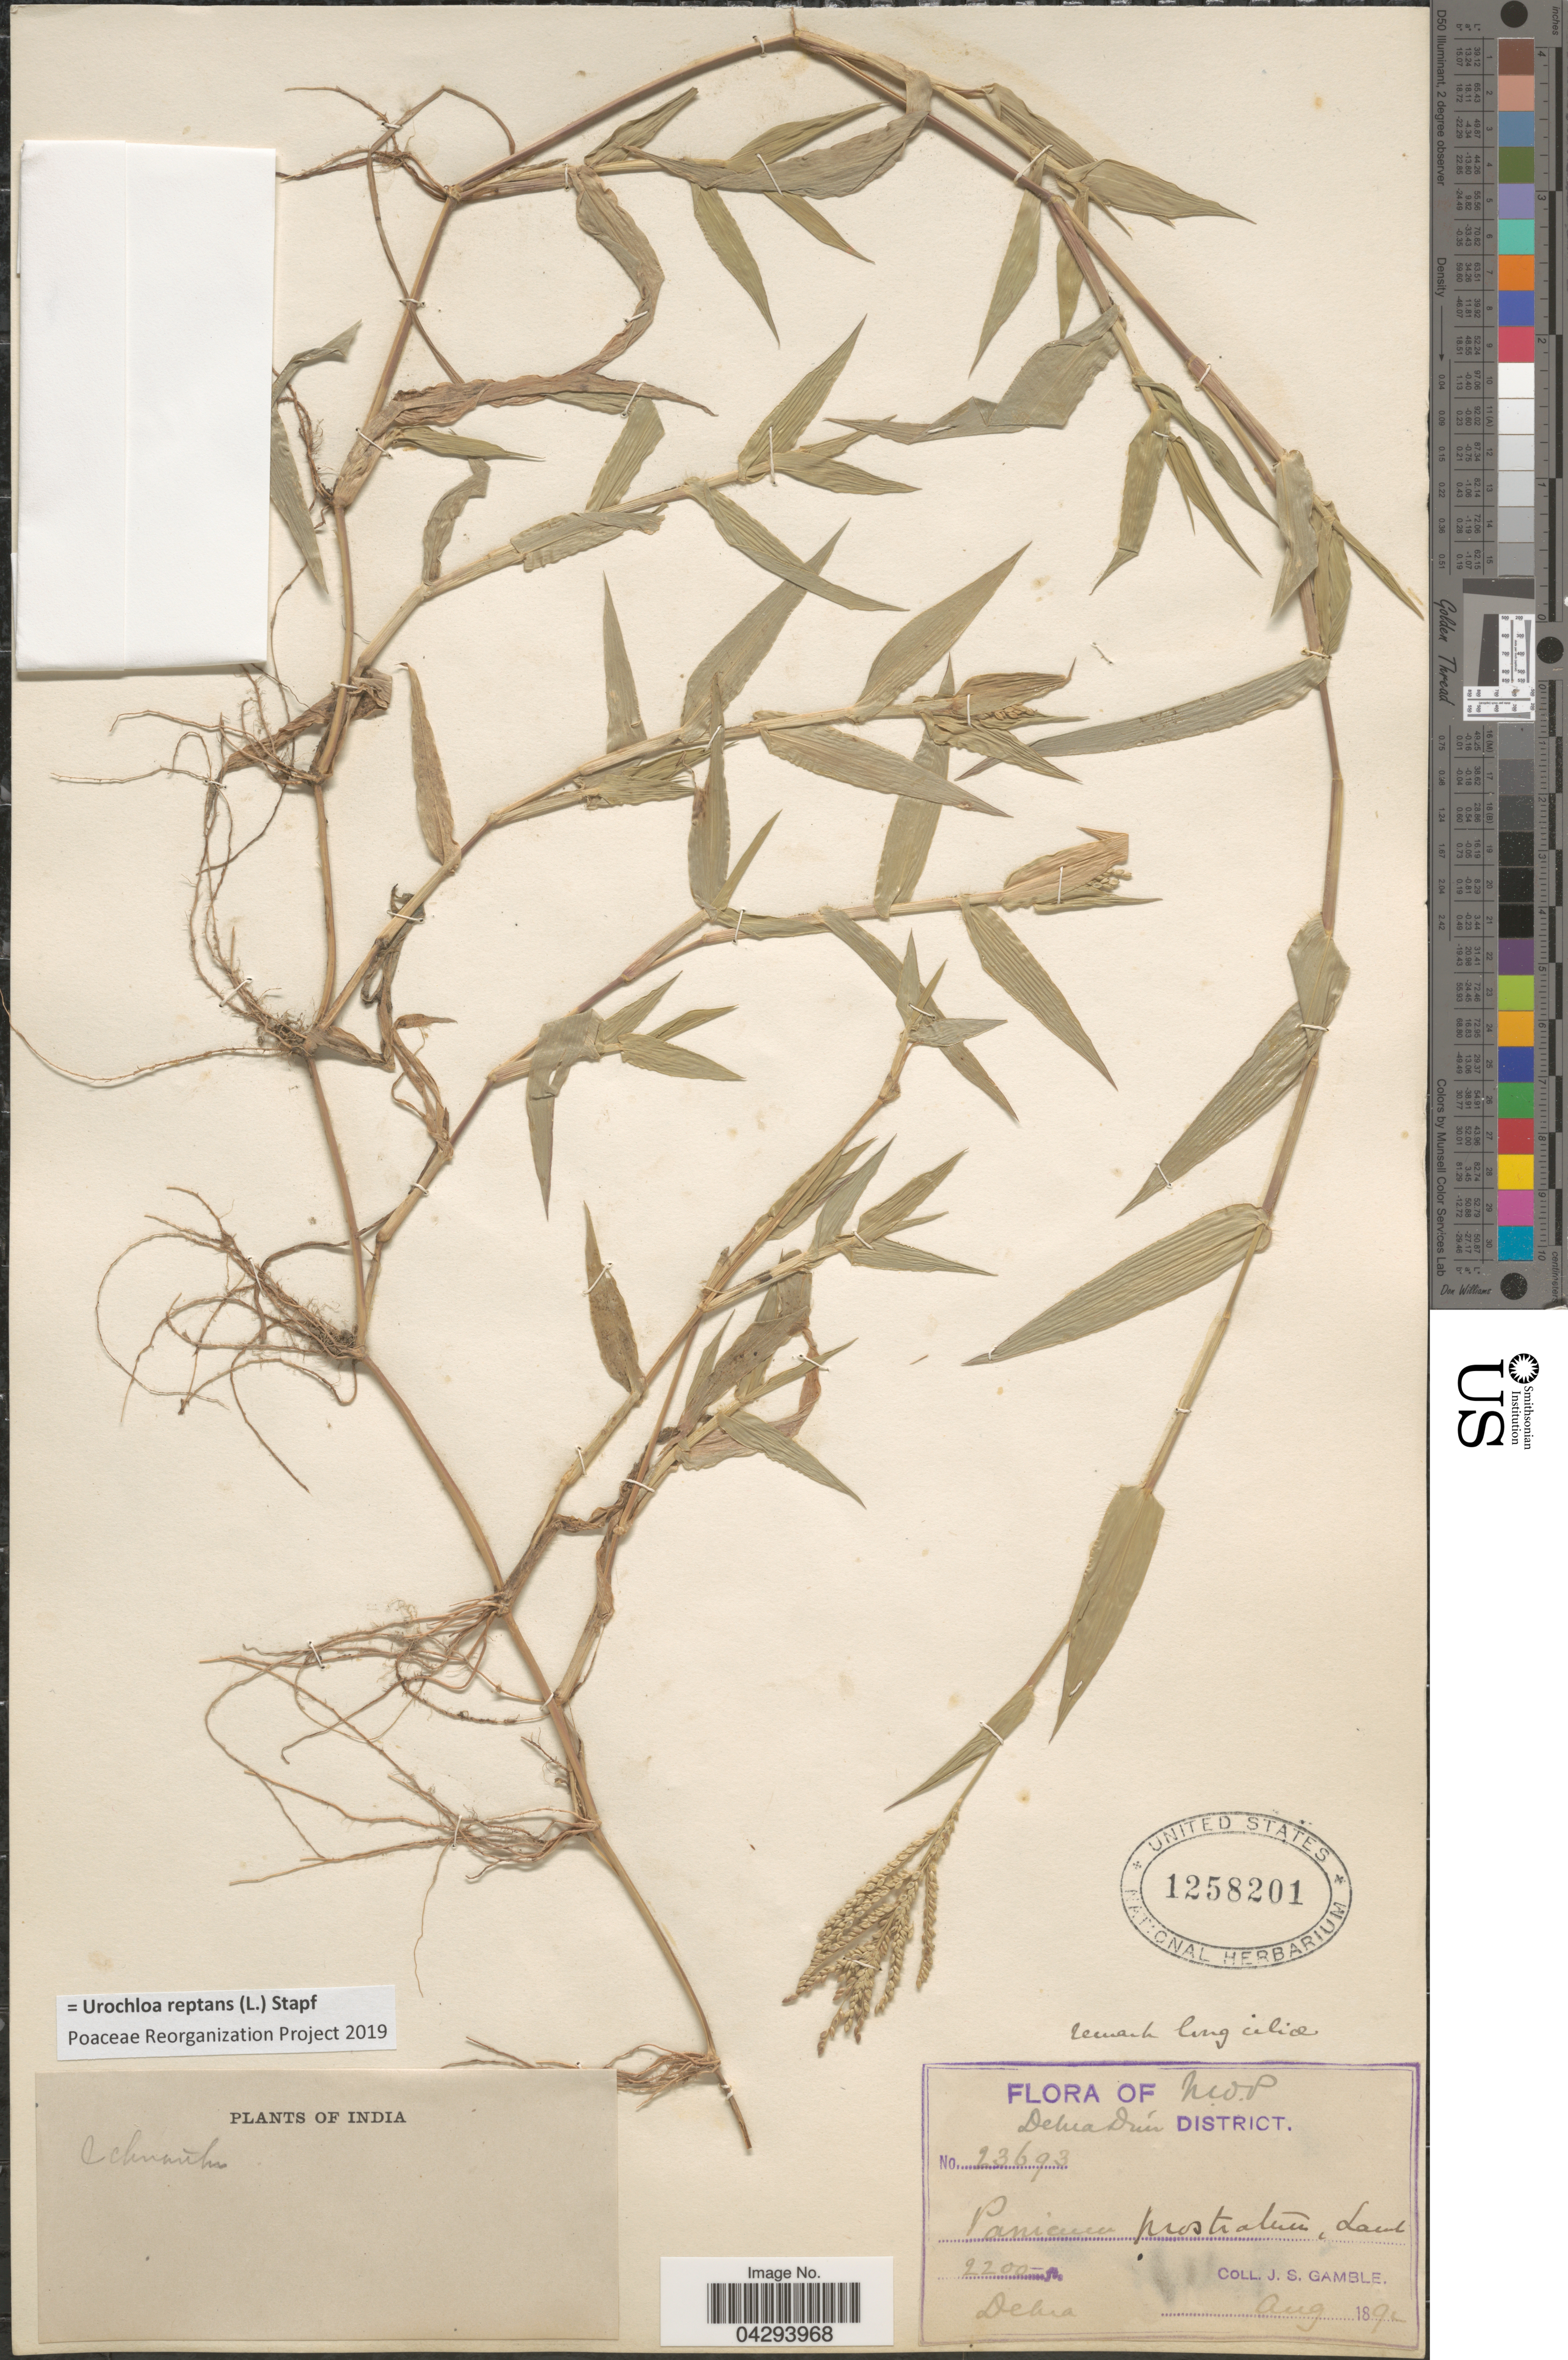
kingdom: Plantae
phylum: Tracheophyta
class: Liliopsida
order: Poales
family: Poaceae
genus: Urochloa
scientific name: Urochloa reptans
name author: (L.) Stapf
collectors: J. S. Gamble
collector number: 23693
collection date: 1892-08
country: India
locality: N.W.P. Dehra Dun District.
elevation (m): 2200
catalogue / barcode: US 1258201